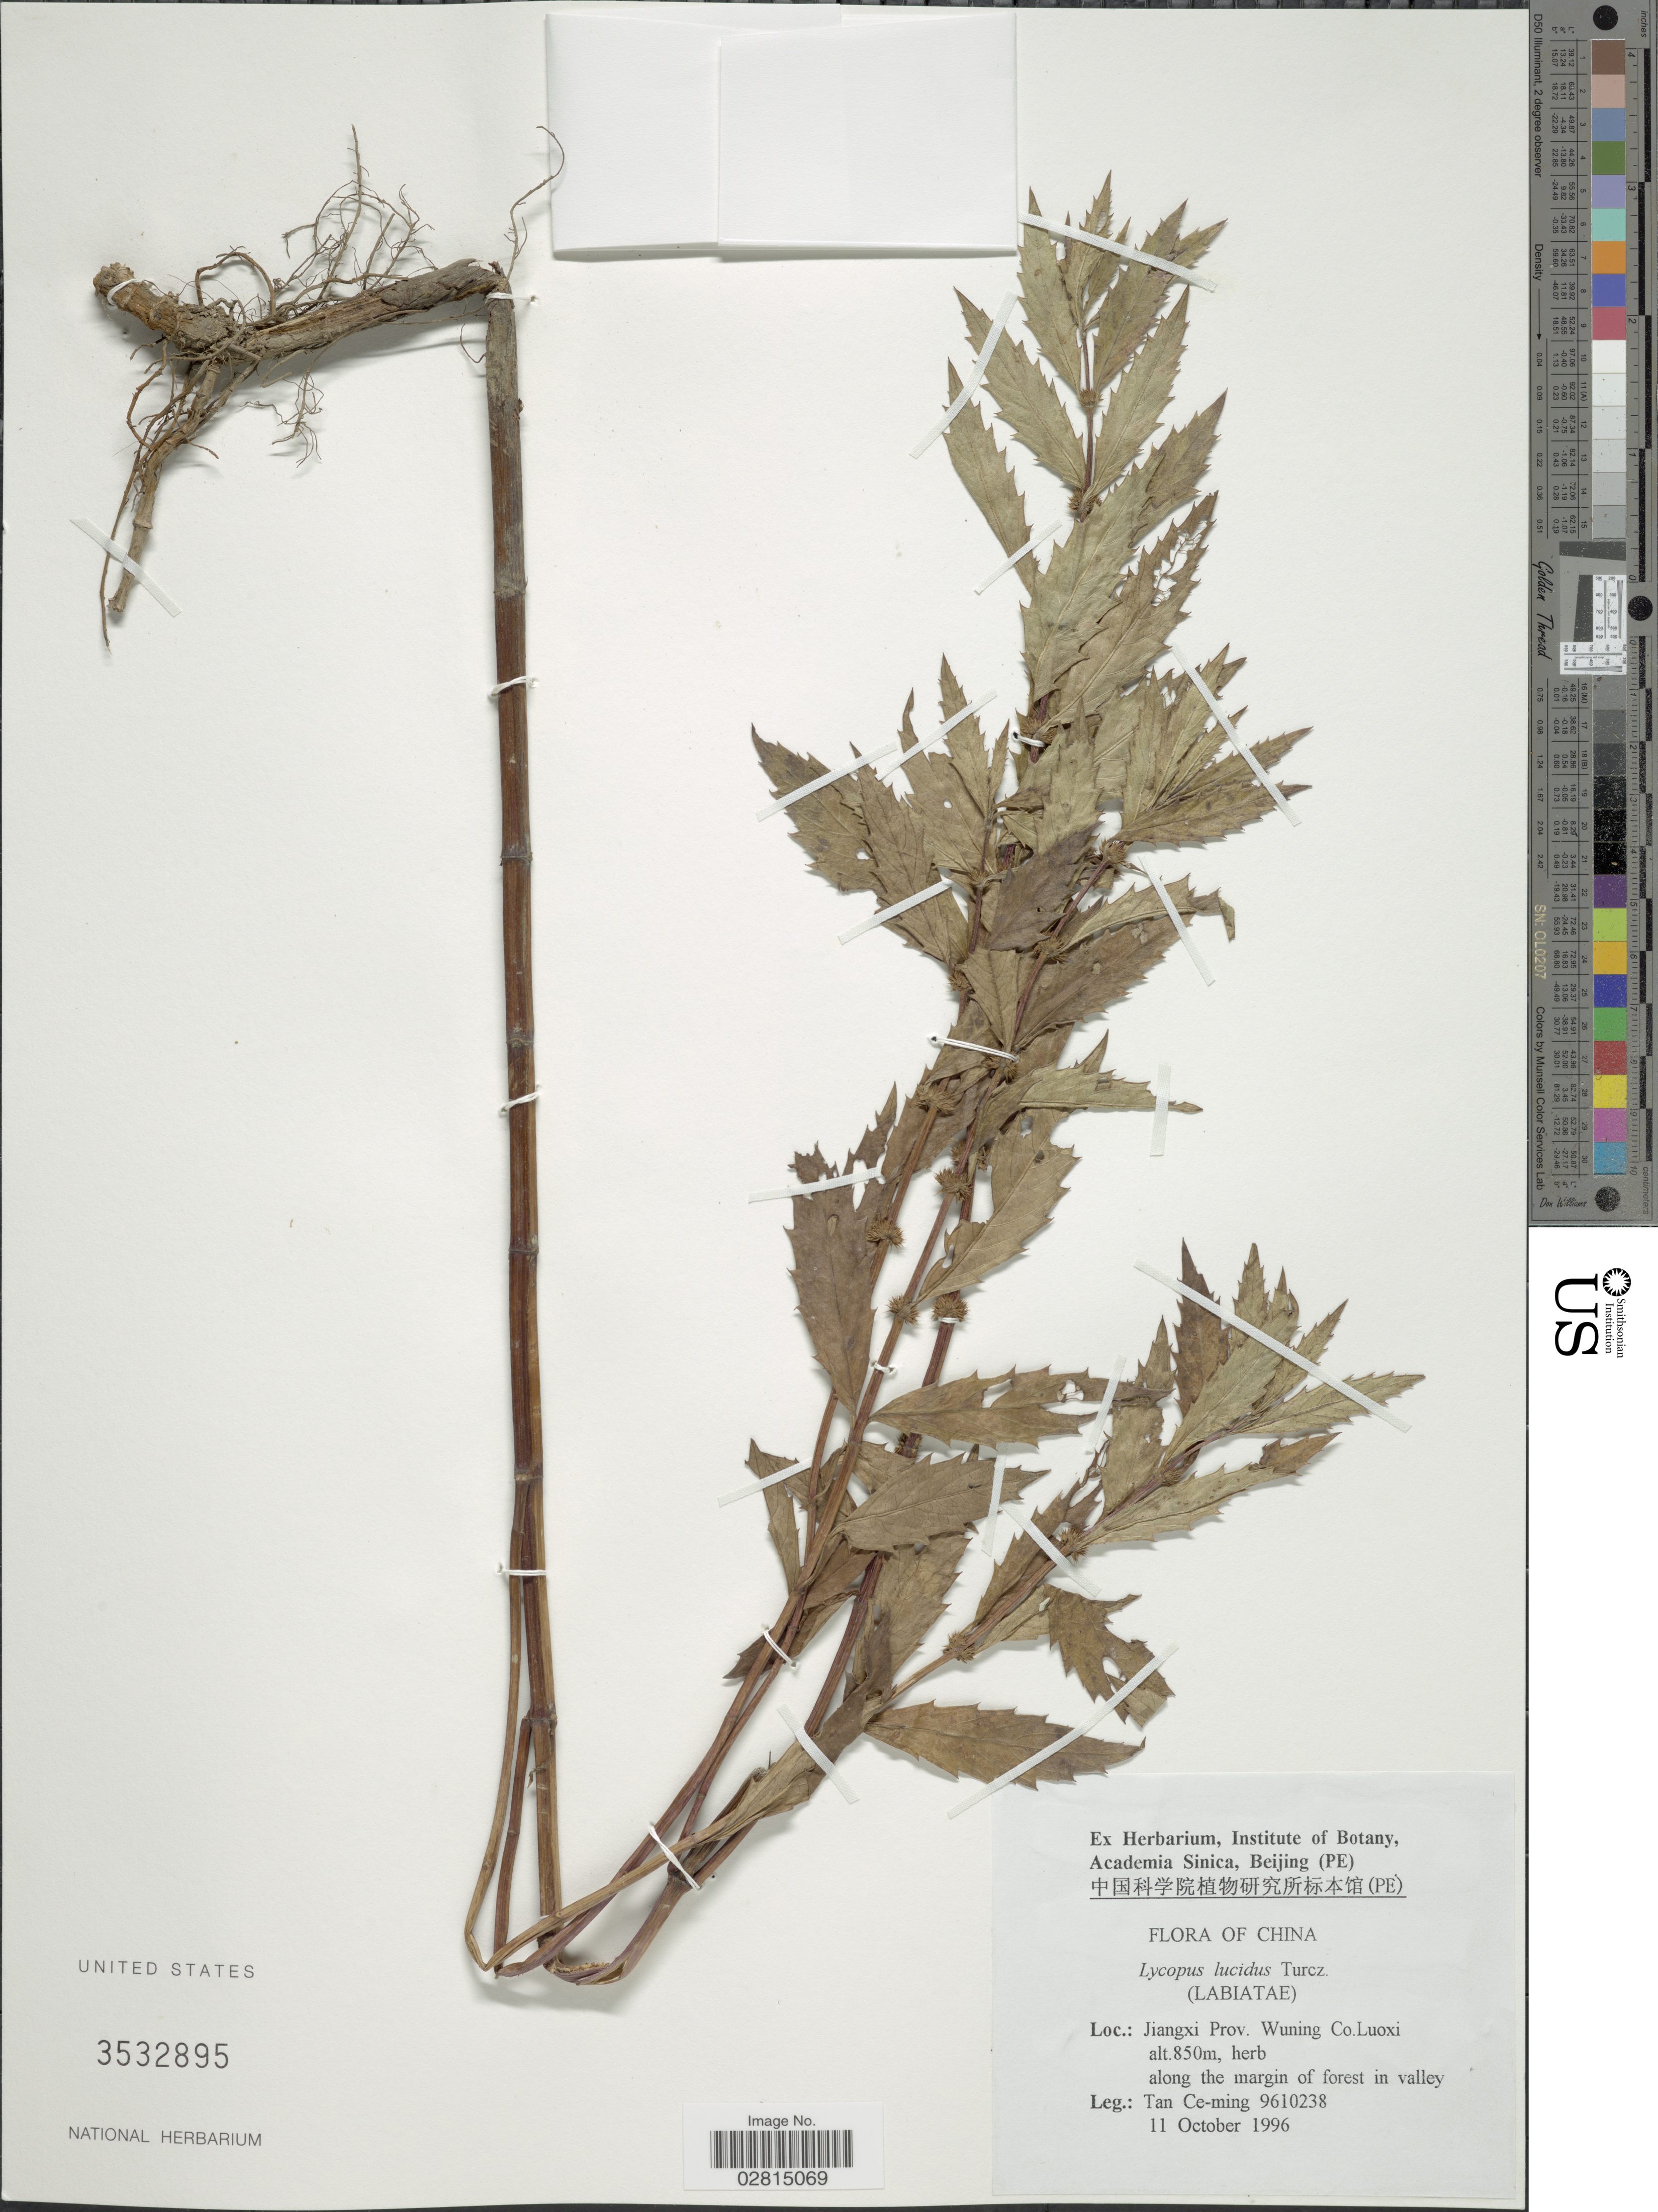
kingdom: Plantae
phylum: Tracheophyta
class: Magnoliopsida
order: Lamiales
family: Lamiaceae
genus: Lycopus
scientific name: Lycopus lucidus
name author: Turcz. ex Benth.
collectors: T. Ce-ming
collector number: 9610238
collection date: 1996-10-11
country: China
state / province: Jiangxi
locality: Wuning Co. Luoxi.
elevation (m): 850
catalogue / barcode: US 3532895